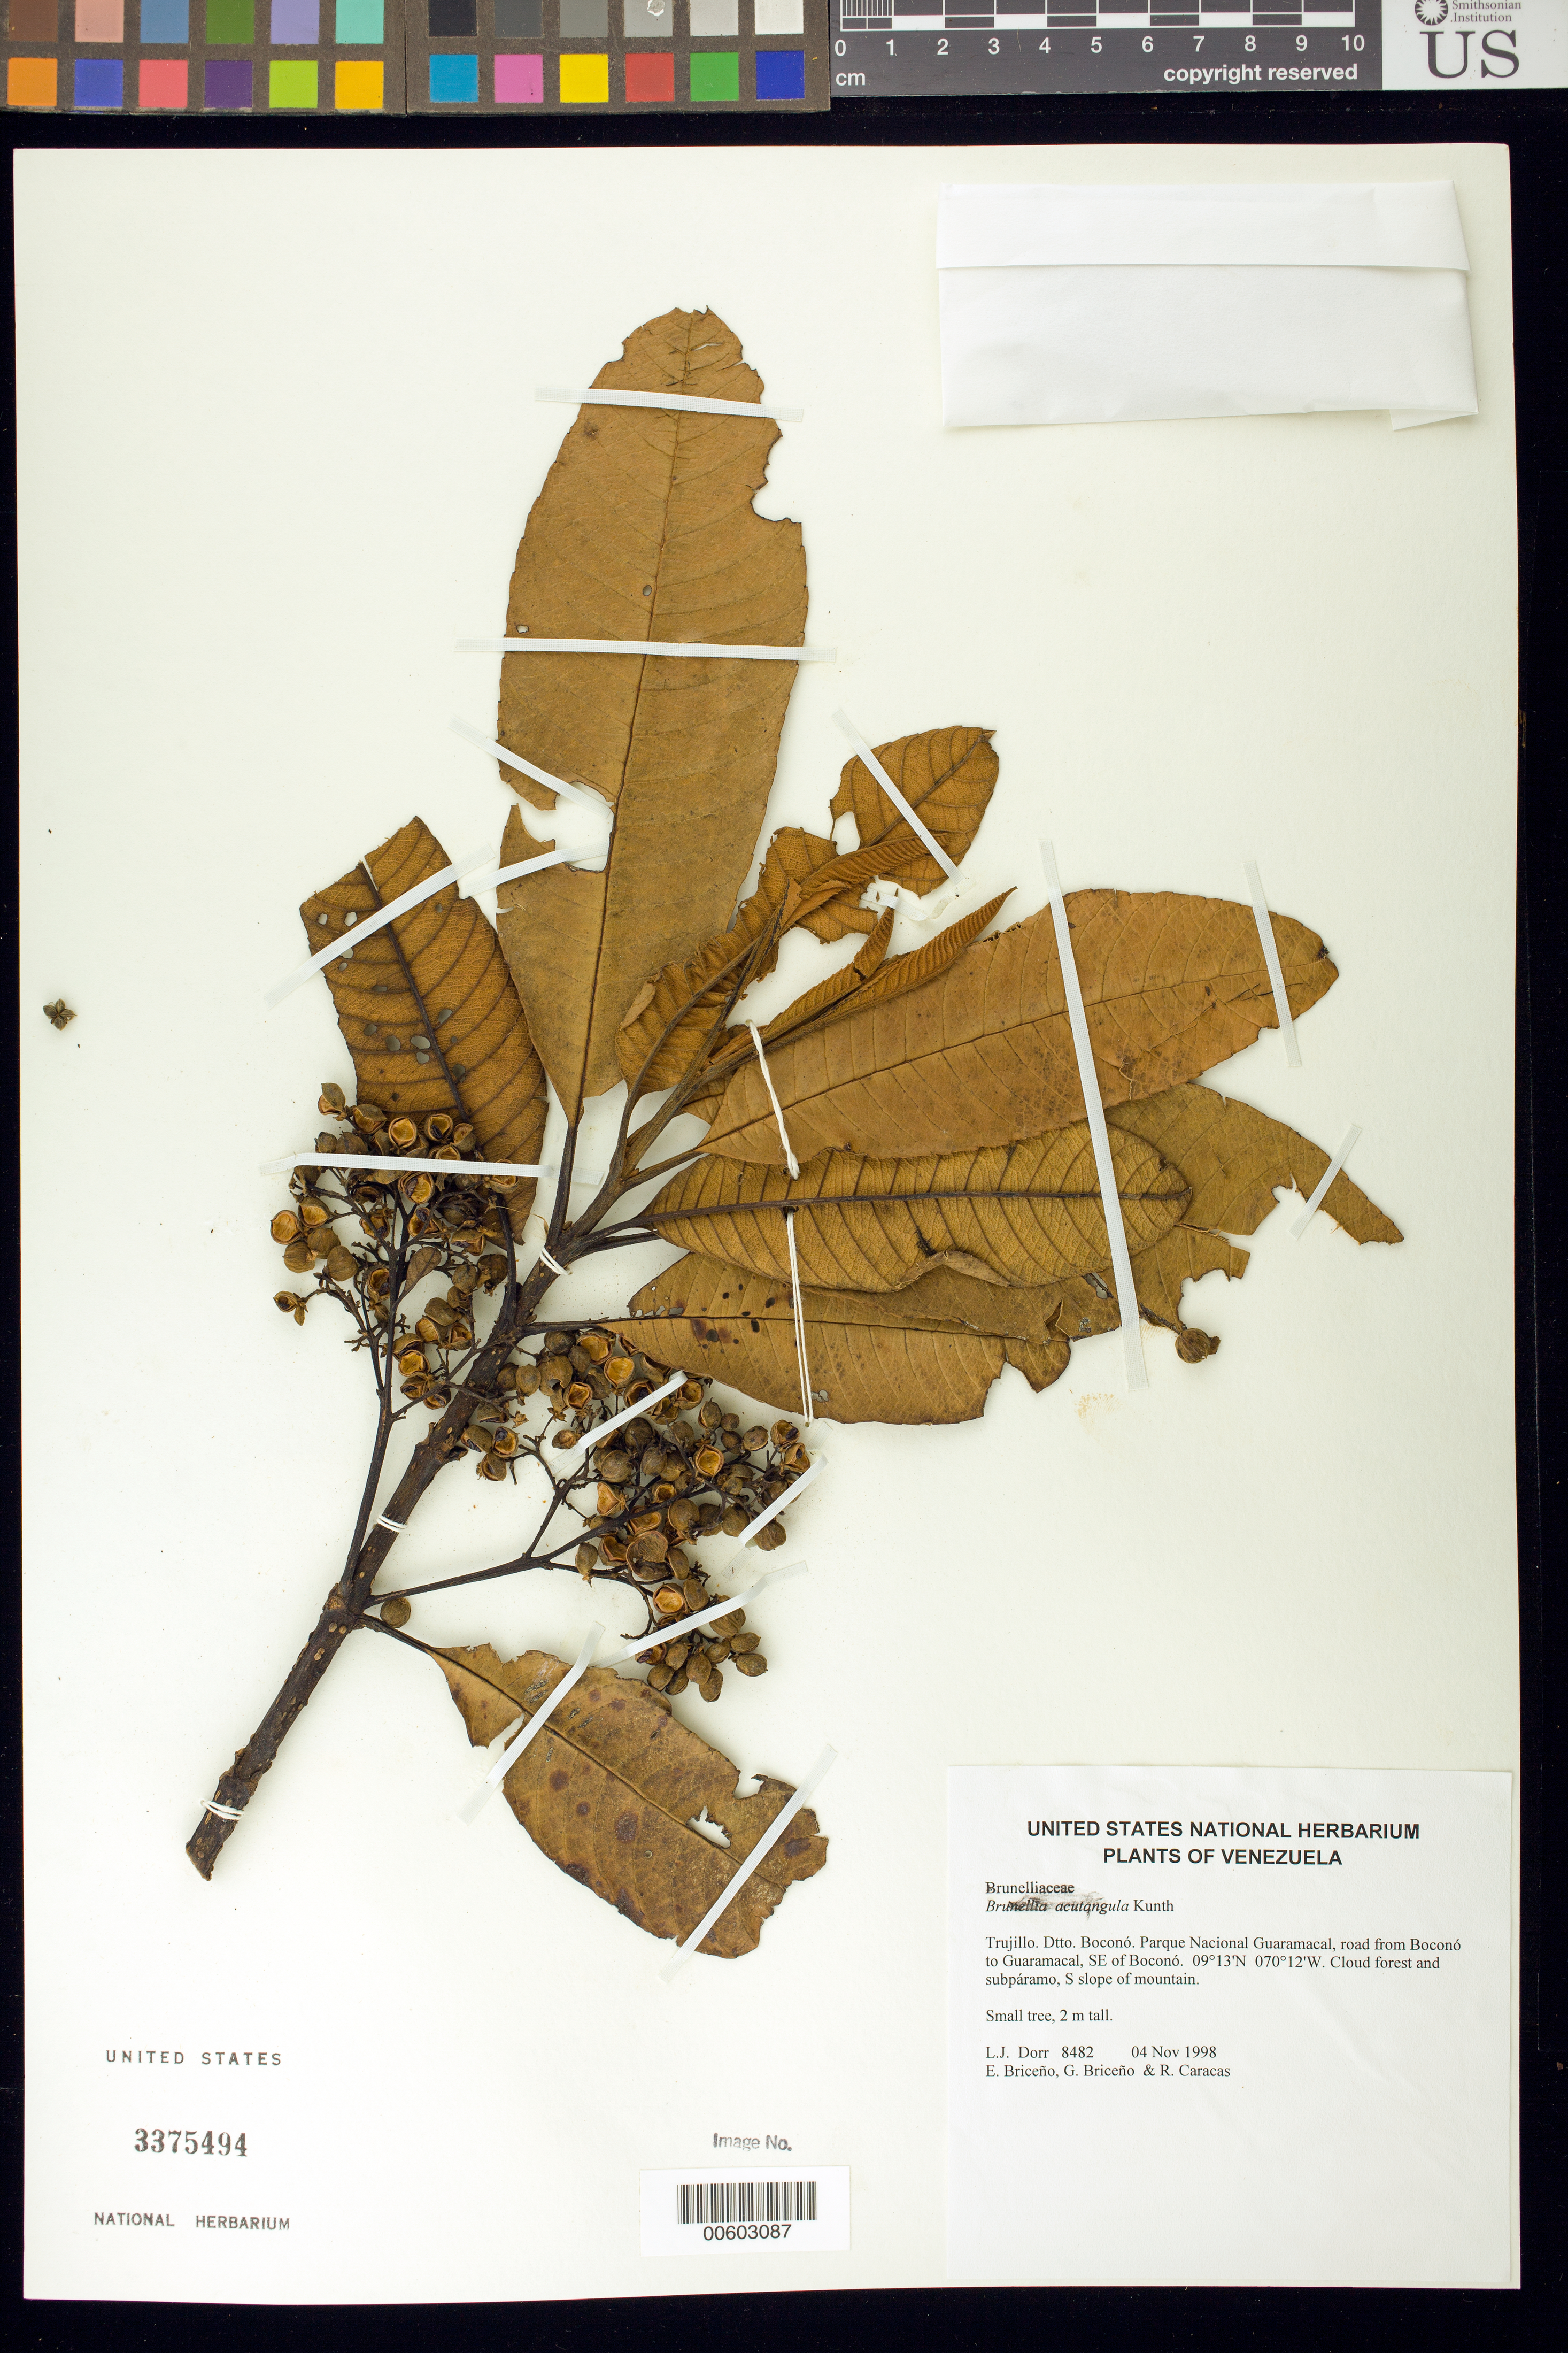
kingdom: Plantae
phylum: Tracheophyta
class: Magnoliopsida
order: Oxalidales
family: Brunelliaceae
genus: Brunellia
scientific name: Brunellia acutangula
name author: Humb. & Bonpl.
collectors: L. J. Dorr, E. Briceño, G. Briceño & R. Caracas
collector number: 8482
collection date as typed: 04 Nov 1998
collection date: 1998-11-04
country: Venezuela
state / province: Trujillo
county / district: Boconó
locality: Parque Nacional Guaramacal, road from Boconó to Guaramacal, SE of Boconó.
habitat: Cloud forest and subpáramo, S slope of mountain.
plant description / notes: PORT, US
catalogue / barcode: US 3375494